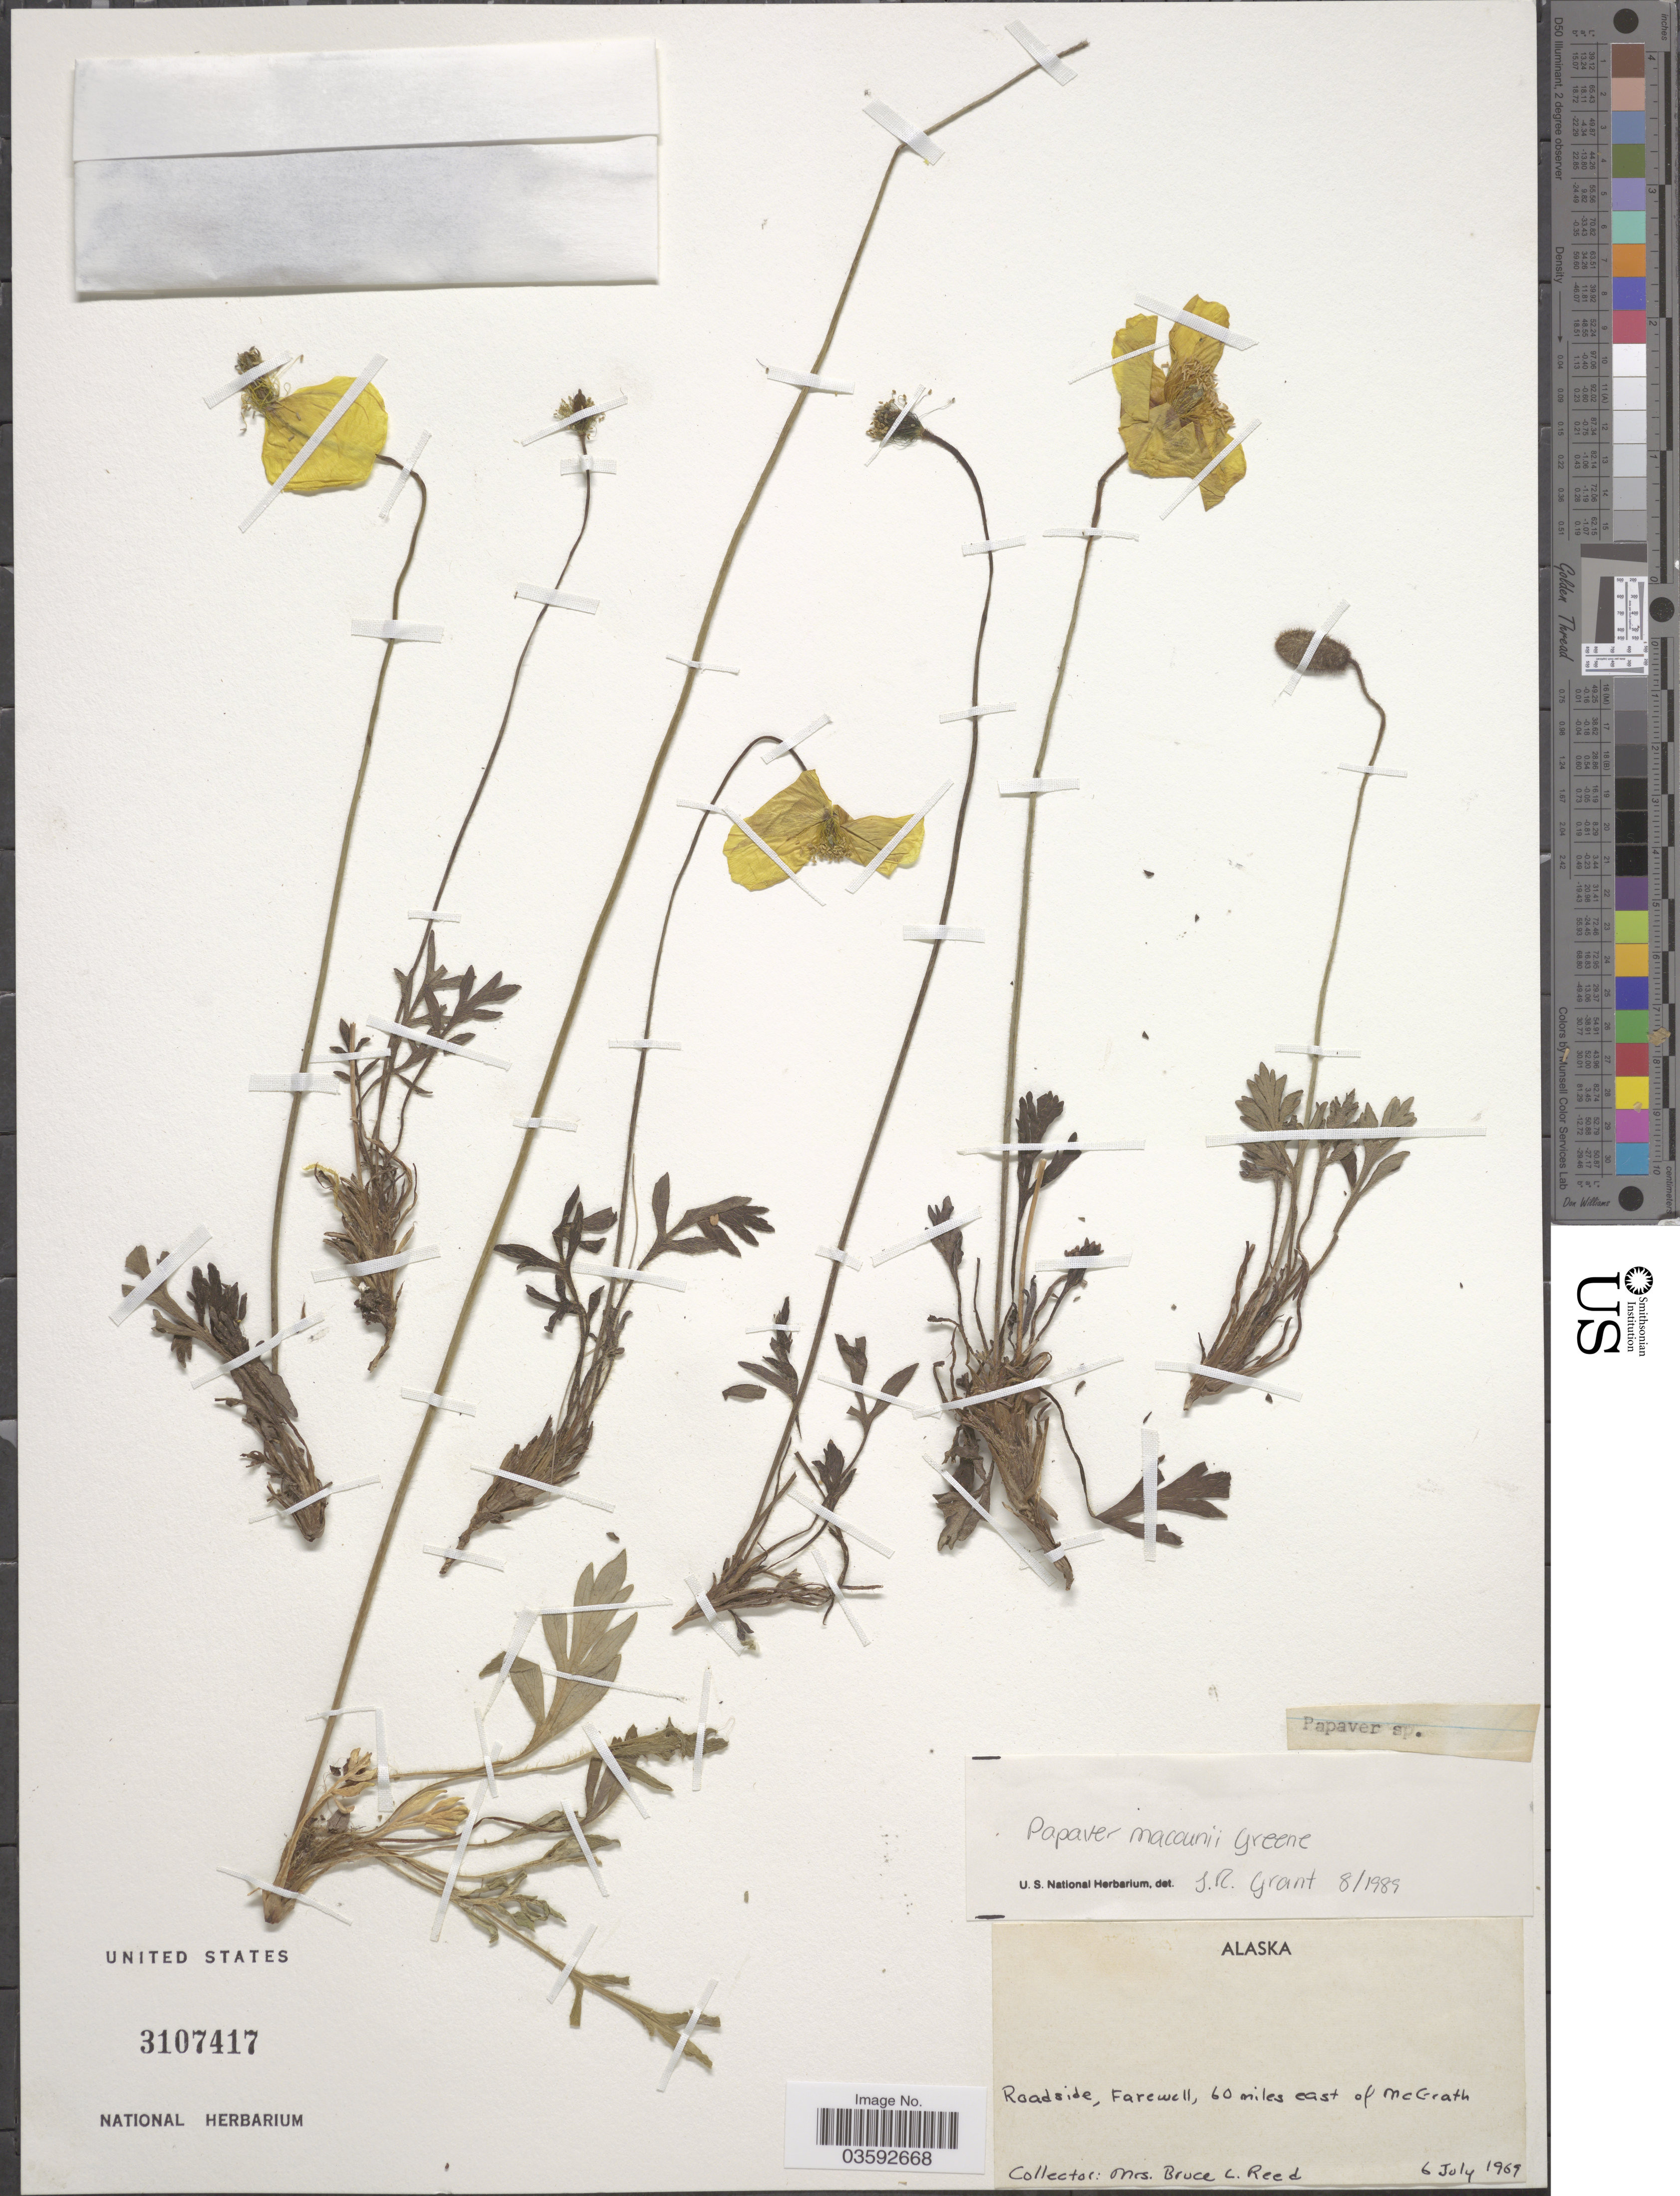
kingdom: Plantae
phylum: Tracheophyta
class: Magnoliopsida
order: Ranunculales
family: Papaveraceae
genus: Papaver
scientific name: Papaver macounii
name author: Greene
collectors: B. Reed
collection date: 1969-07-06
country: United States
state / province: Alaska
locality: Farewell, 60 miles east of McGrath.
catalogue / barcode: US 3107417